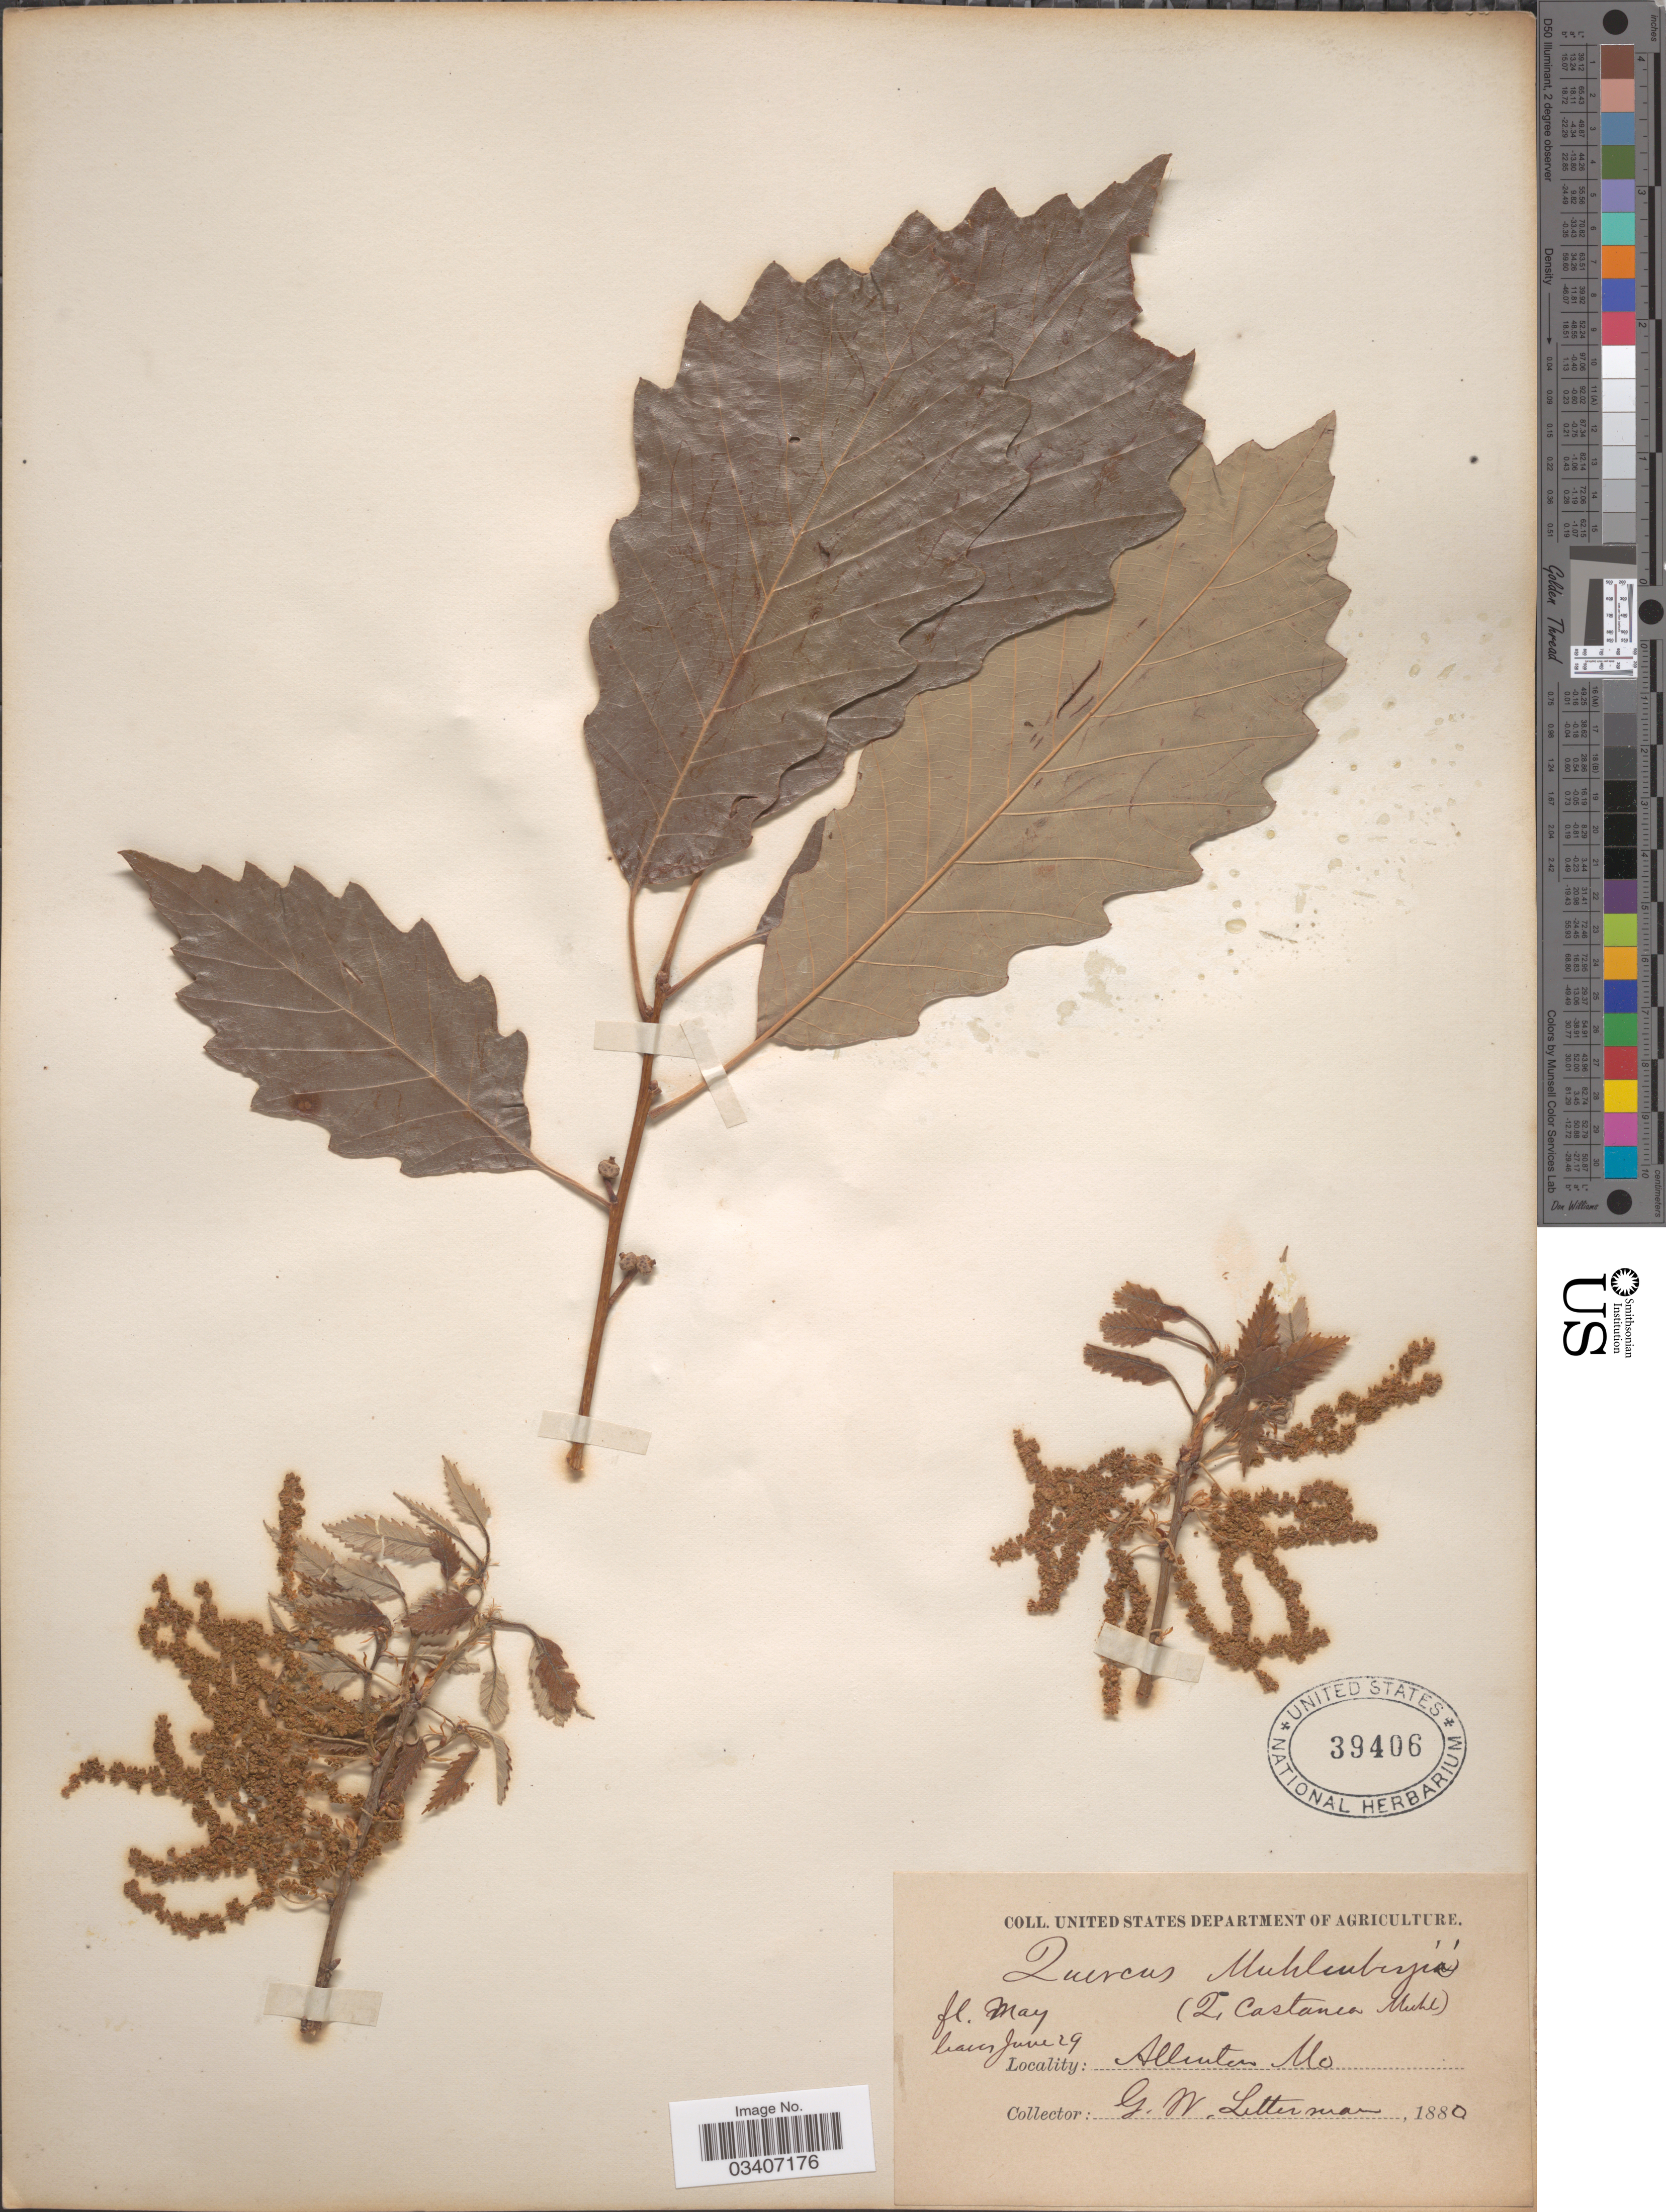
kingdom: Plantae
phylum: Tracheophyta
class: Magnoliopsida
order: Fagales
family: Fagaceae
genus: Quercus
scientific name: Quercus muehlenbergii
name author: Engelm.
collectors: G. W. Letterman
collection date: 1880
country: United States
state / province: Missouri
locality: Allenton.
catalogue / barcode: US 39406